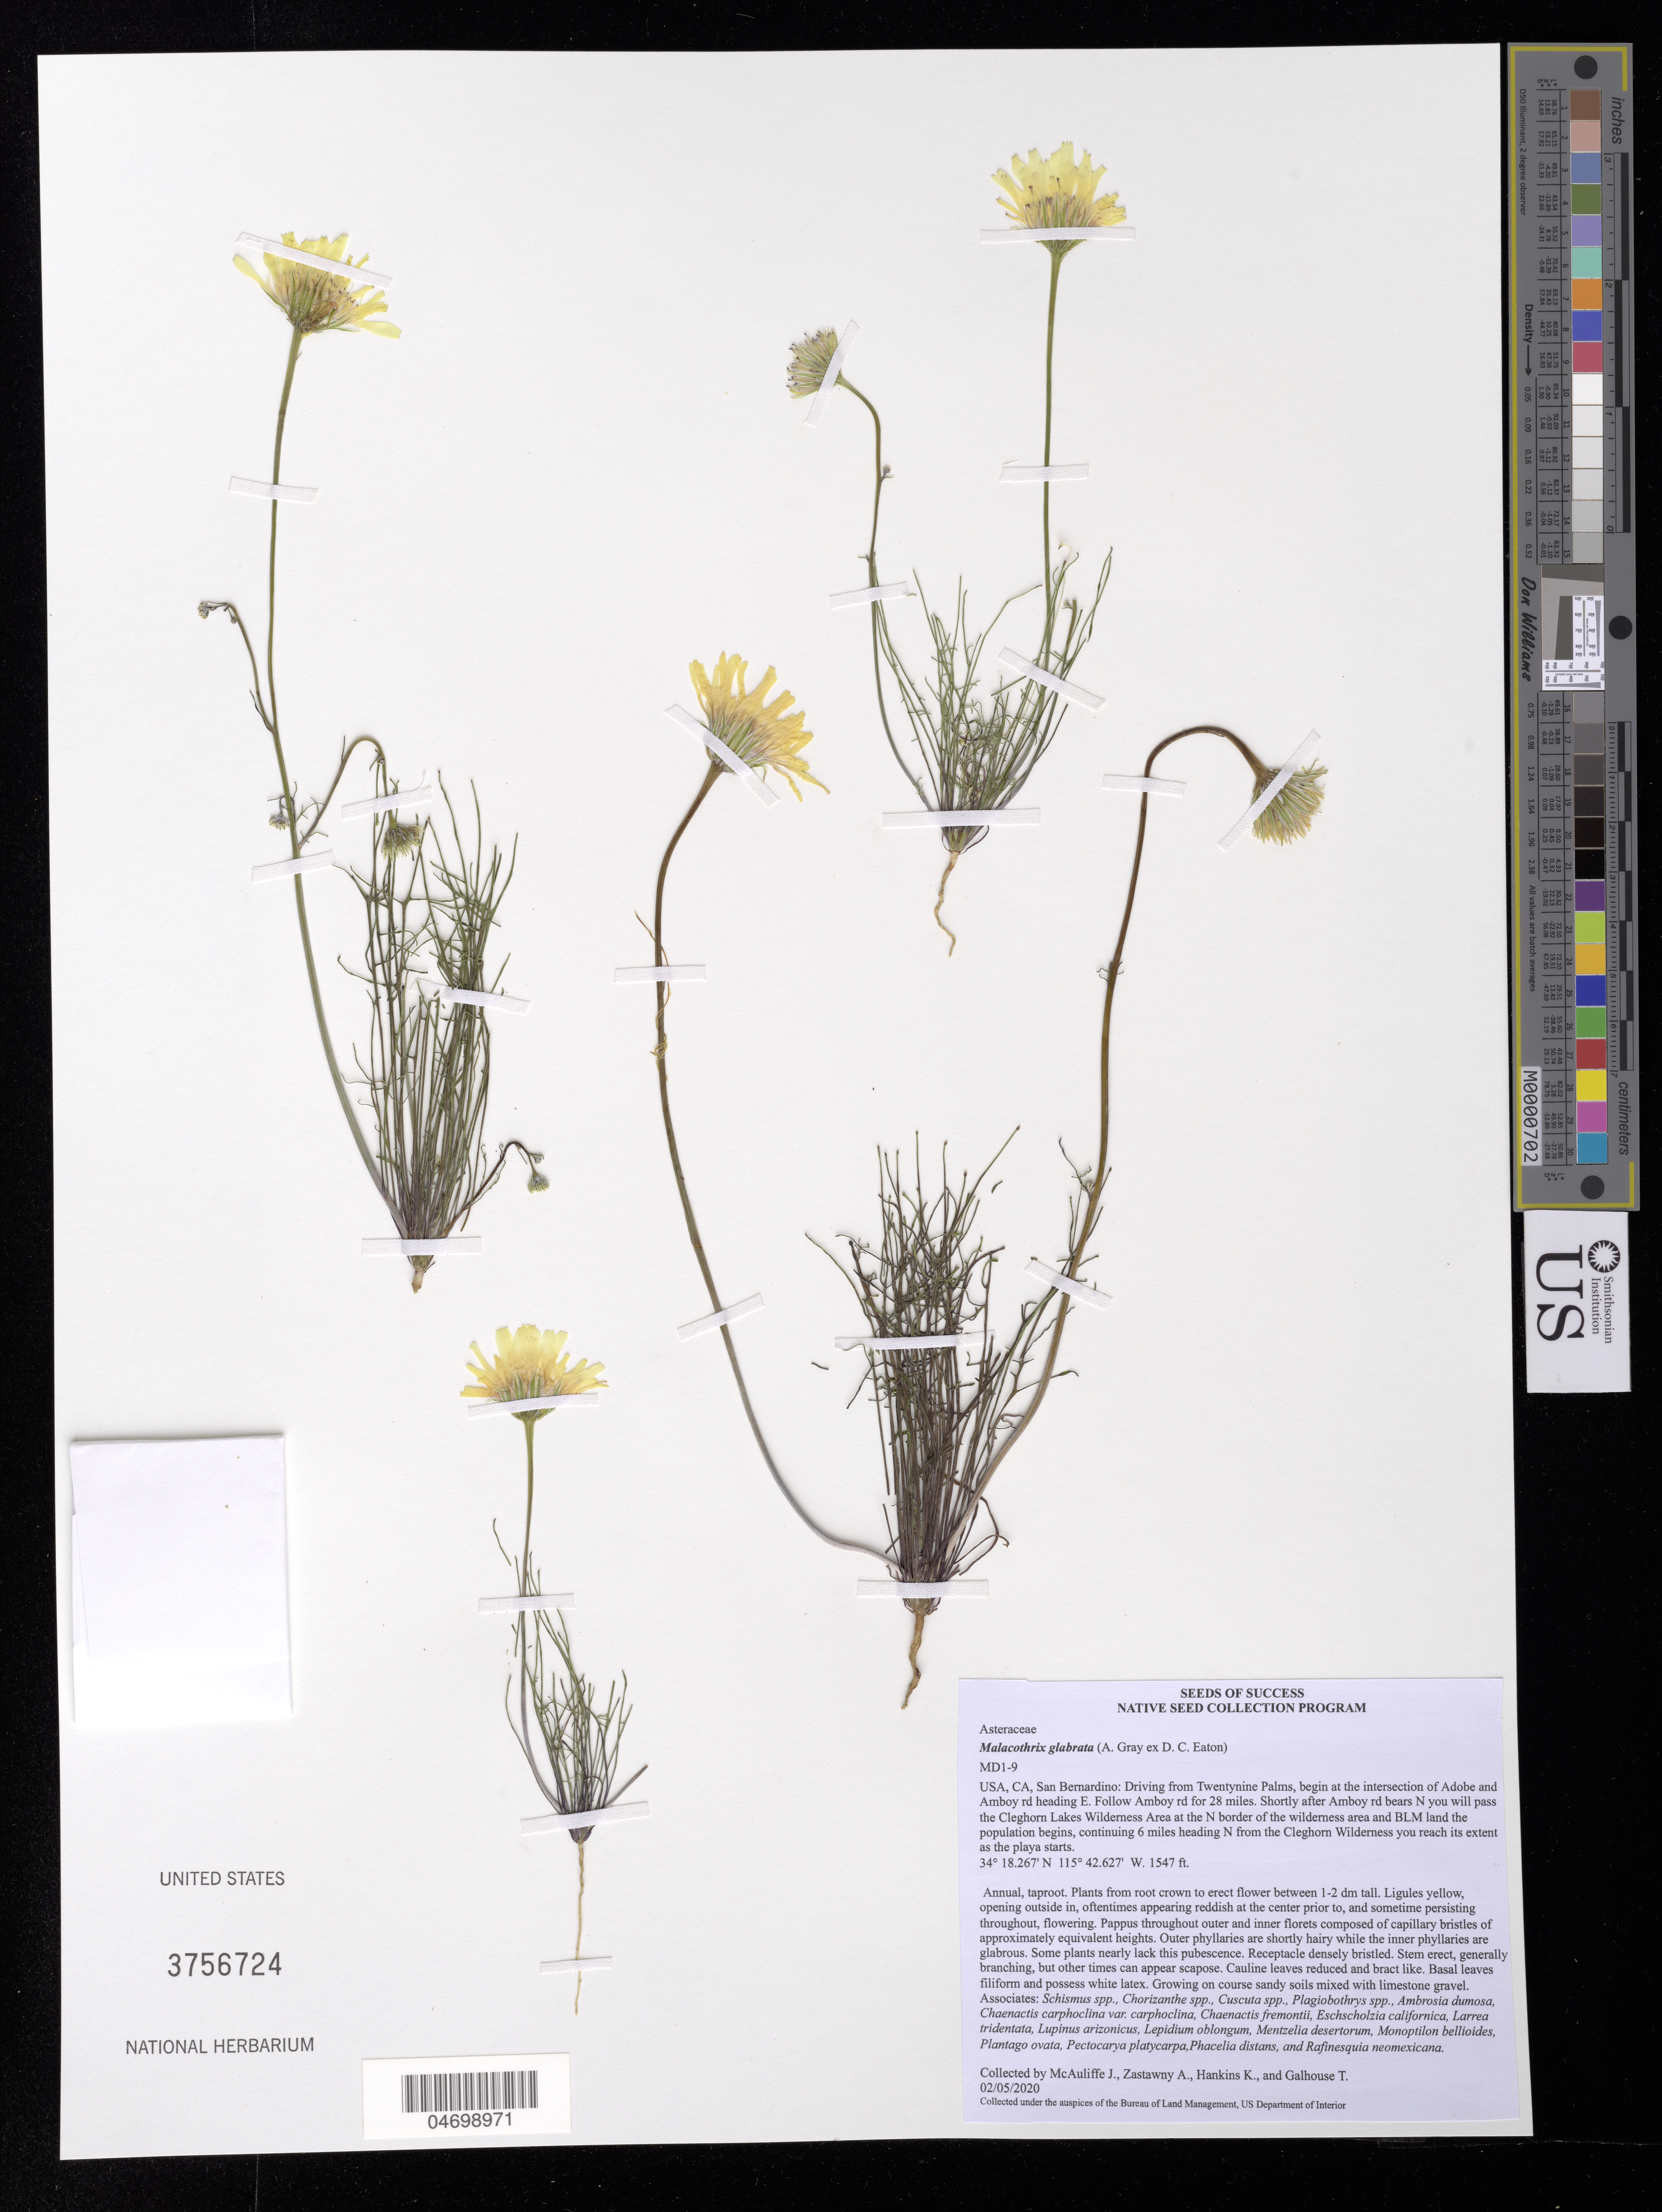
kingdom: Plantae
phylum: Tracheophyta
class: Magnoliopsida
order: Asterales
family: Asteraceae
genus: Malacothrix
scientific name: Malacothrix glabrata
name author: (A. Gray ex D.C. Eaton) A. Gray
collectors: J. McAuliffe, A. Zastawny, K. Hankins & T. Galhouse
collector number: MD1-9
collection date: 2020-02-05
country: United States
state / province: California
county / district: San Bernardino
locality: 6 mi. N from Cleghorn Wilderness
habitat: Course sandy soils mixed withlimestone gravel. With Cuscuta sp., Ambrosia dumosa, Lupinus arizonicus, etc.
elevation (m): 472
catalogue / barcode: US 3756724